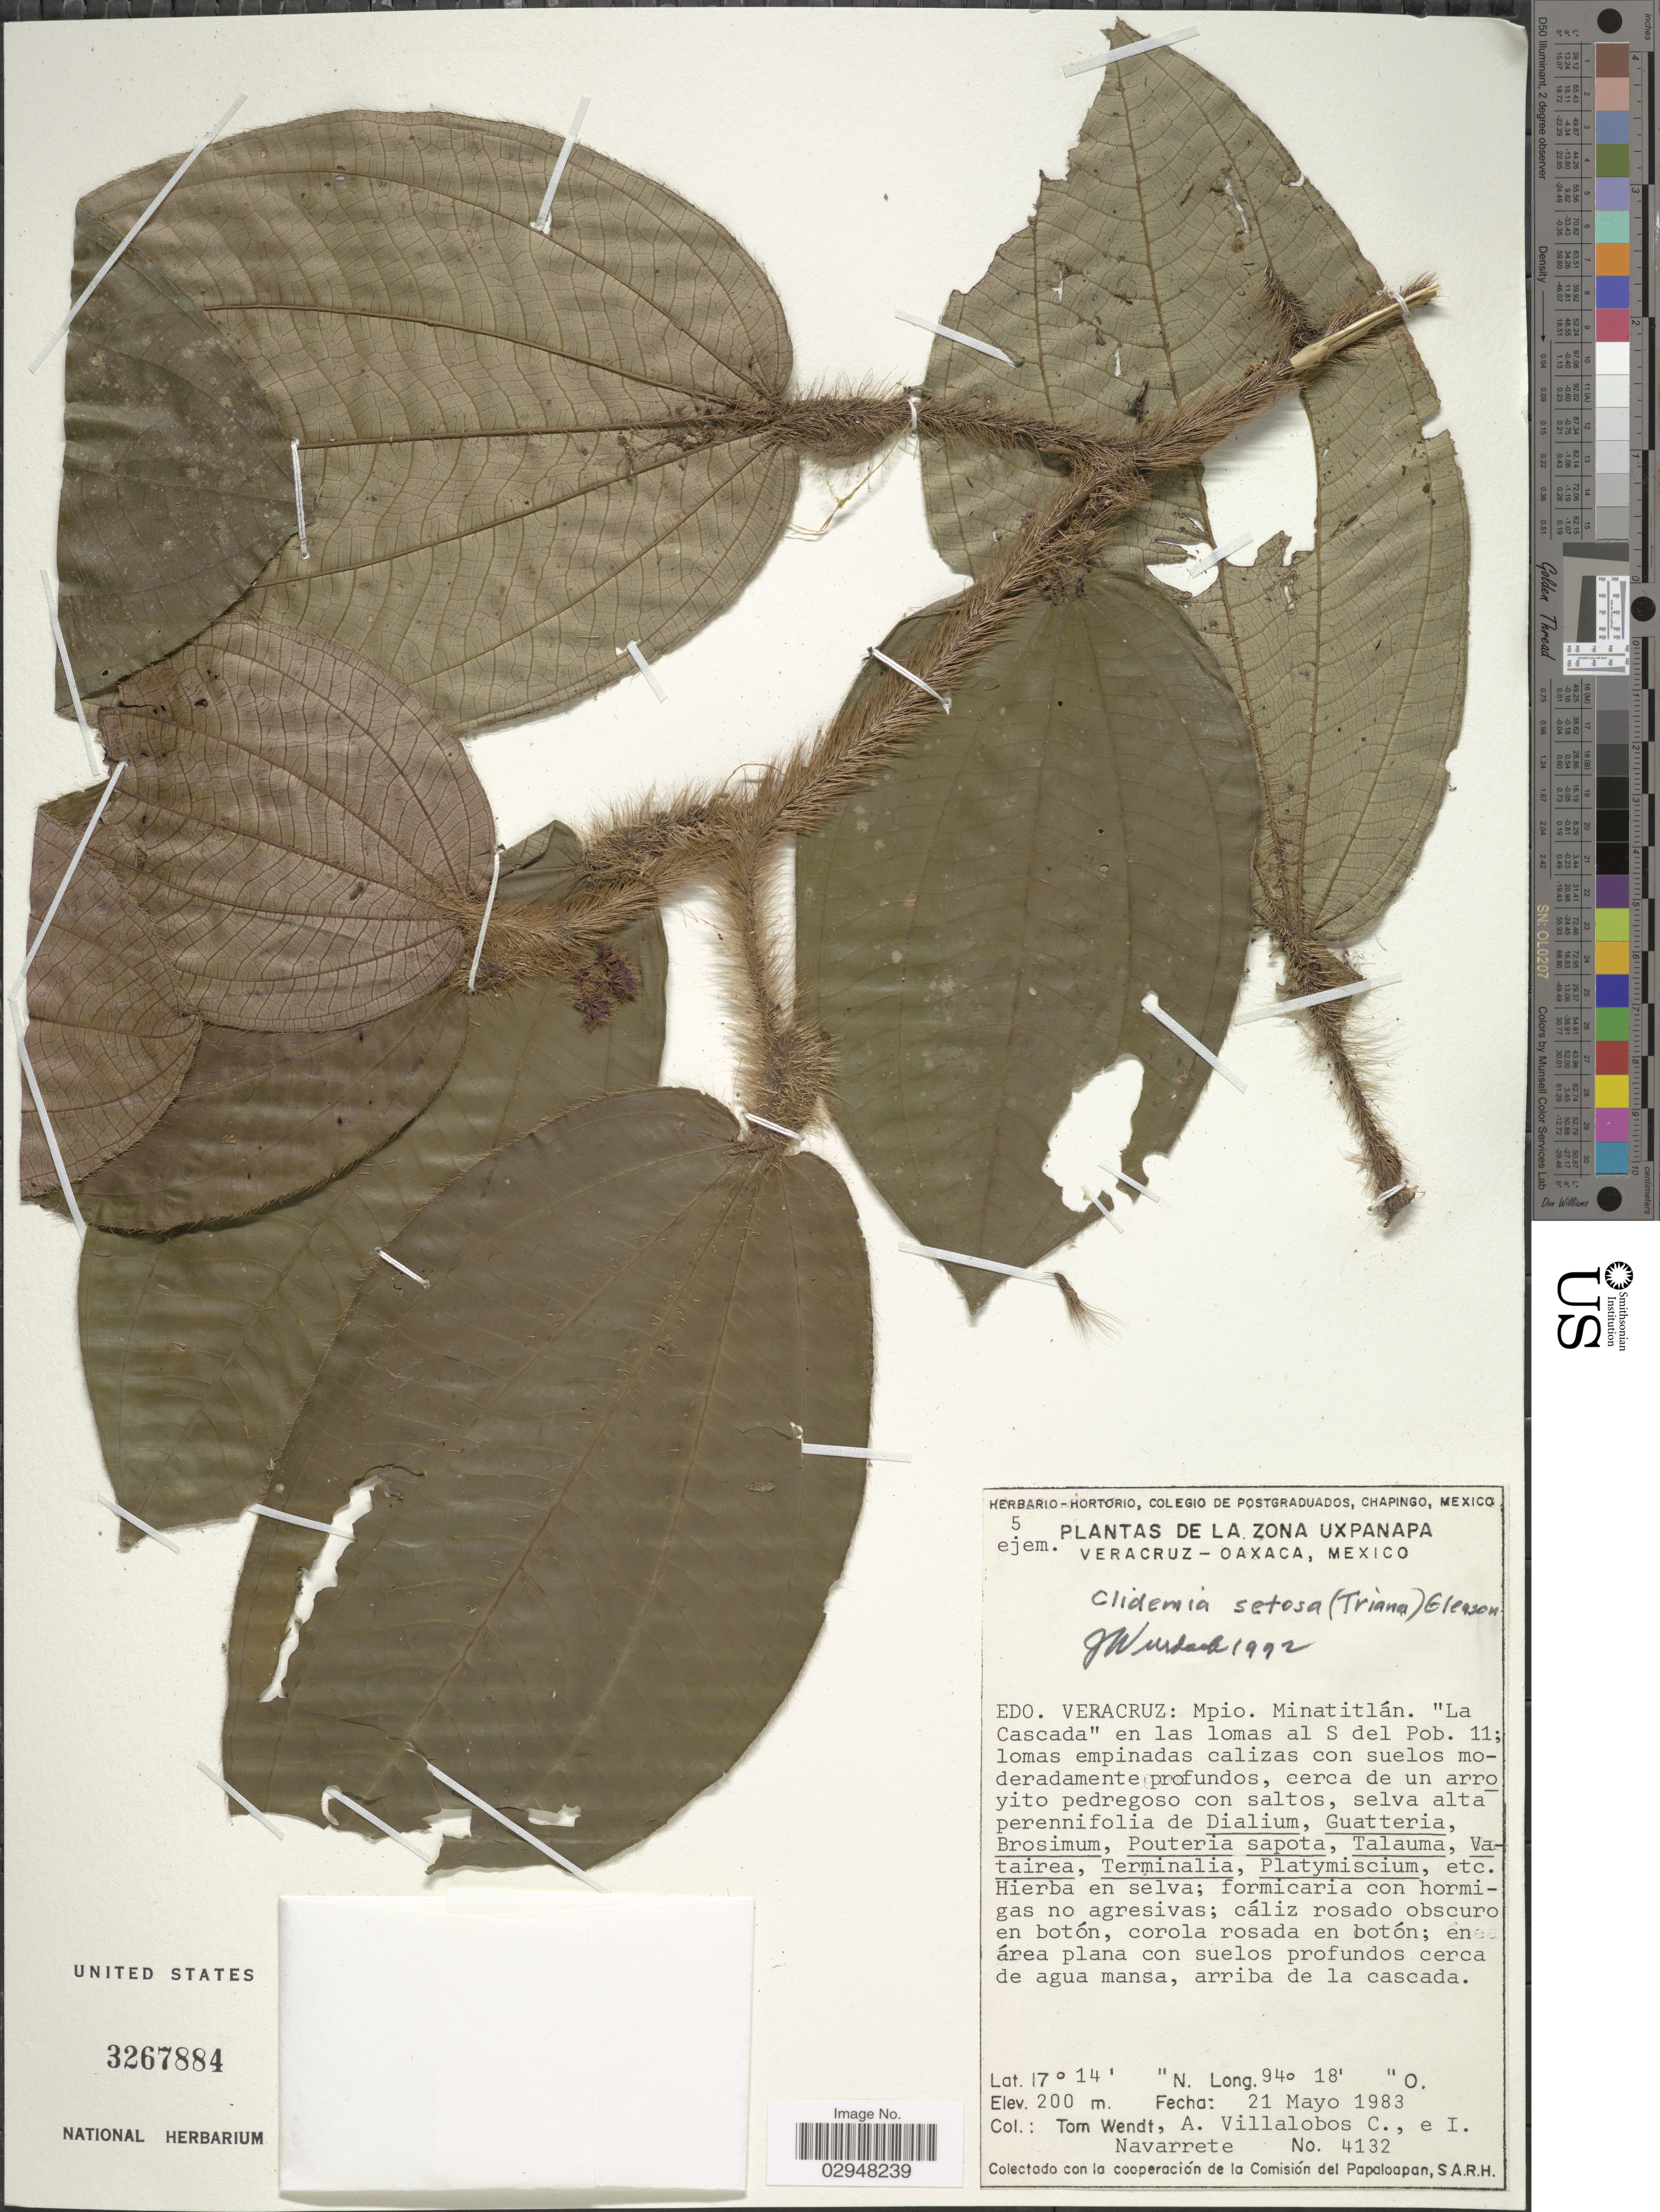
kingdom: Plantae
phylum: Tracheophyta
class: Magnoliopsida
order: Myrtales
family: Melastomataceae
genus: Clidemia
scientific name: Clidemia setosa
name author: (Triana) Gleason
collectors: T. L. Wendt, A. Villalobos C. & I. Navarrete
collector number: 4132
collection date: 1983-05-21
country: Mexico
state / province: Veracruz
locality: Zona Uxpanapa. Edo. Veracruz: Mpio. Minatitlán. "La Cascada" en las lomas al S del Pob. 11.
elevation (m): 200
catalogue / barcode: US 3267884